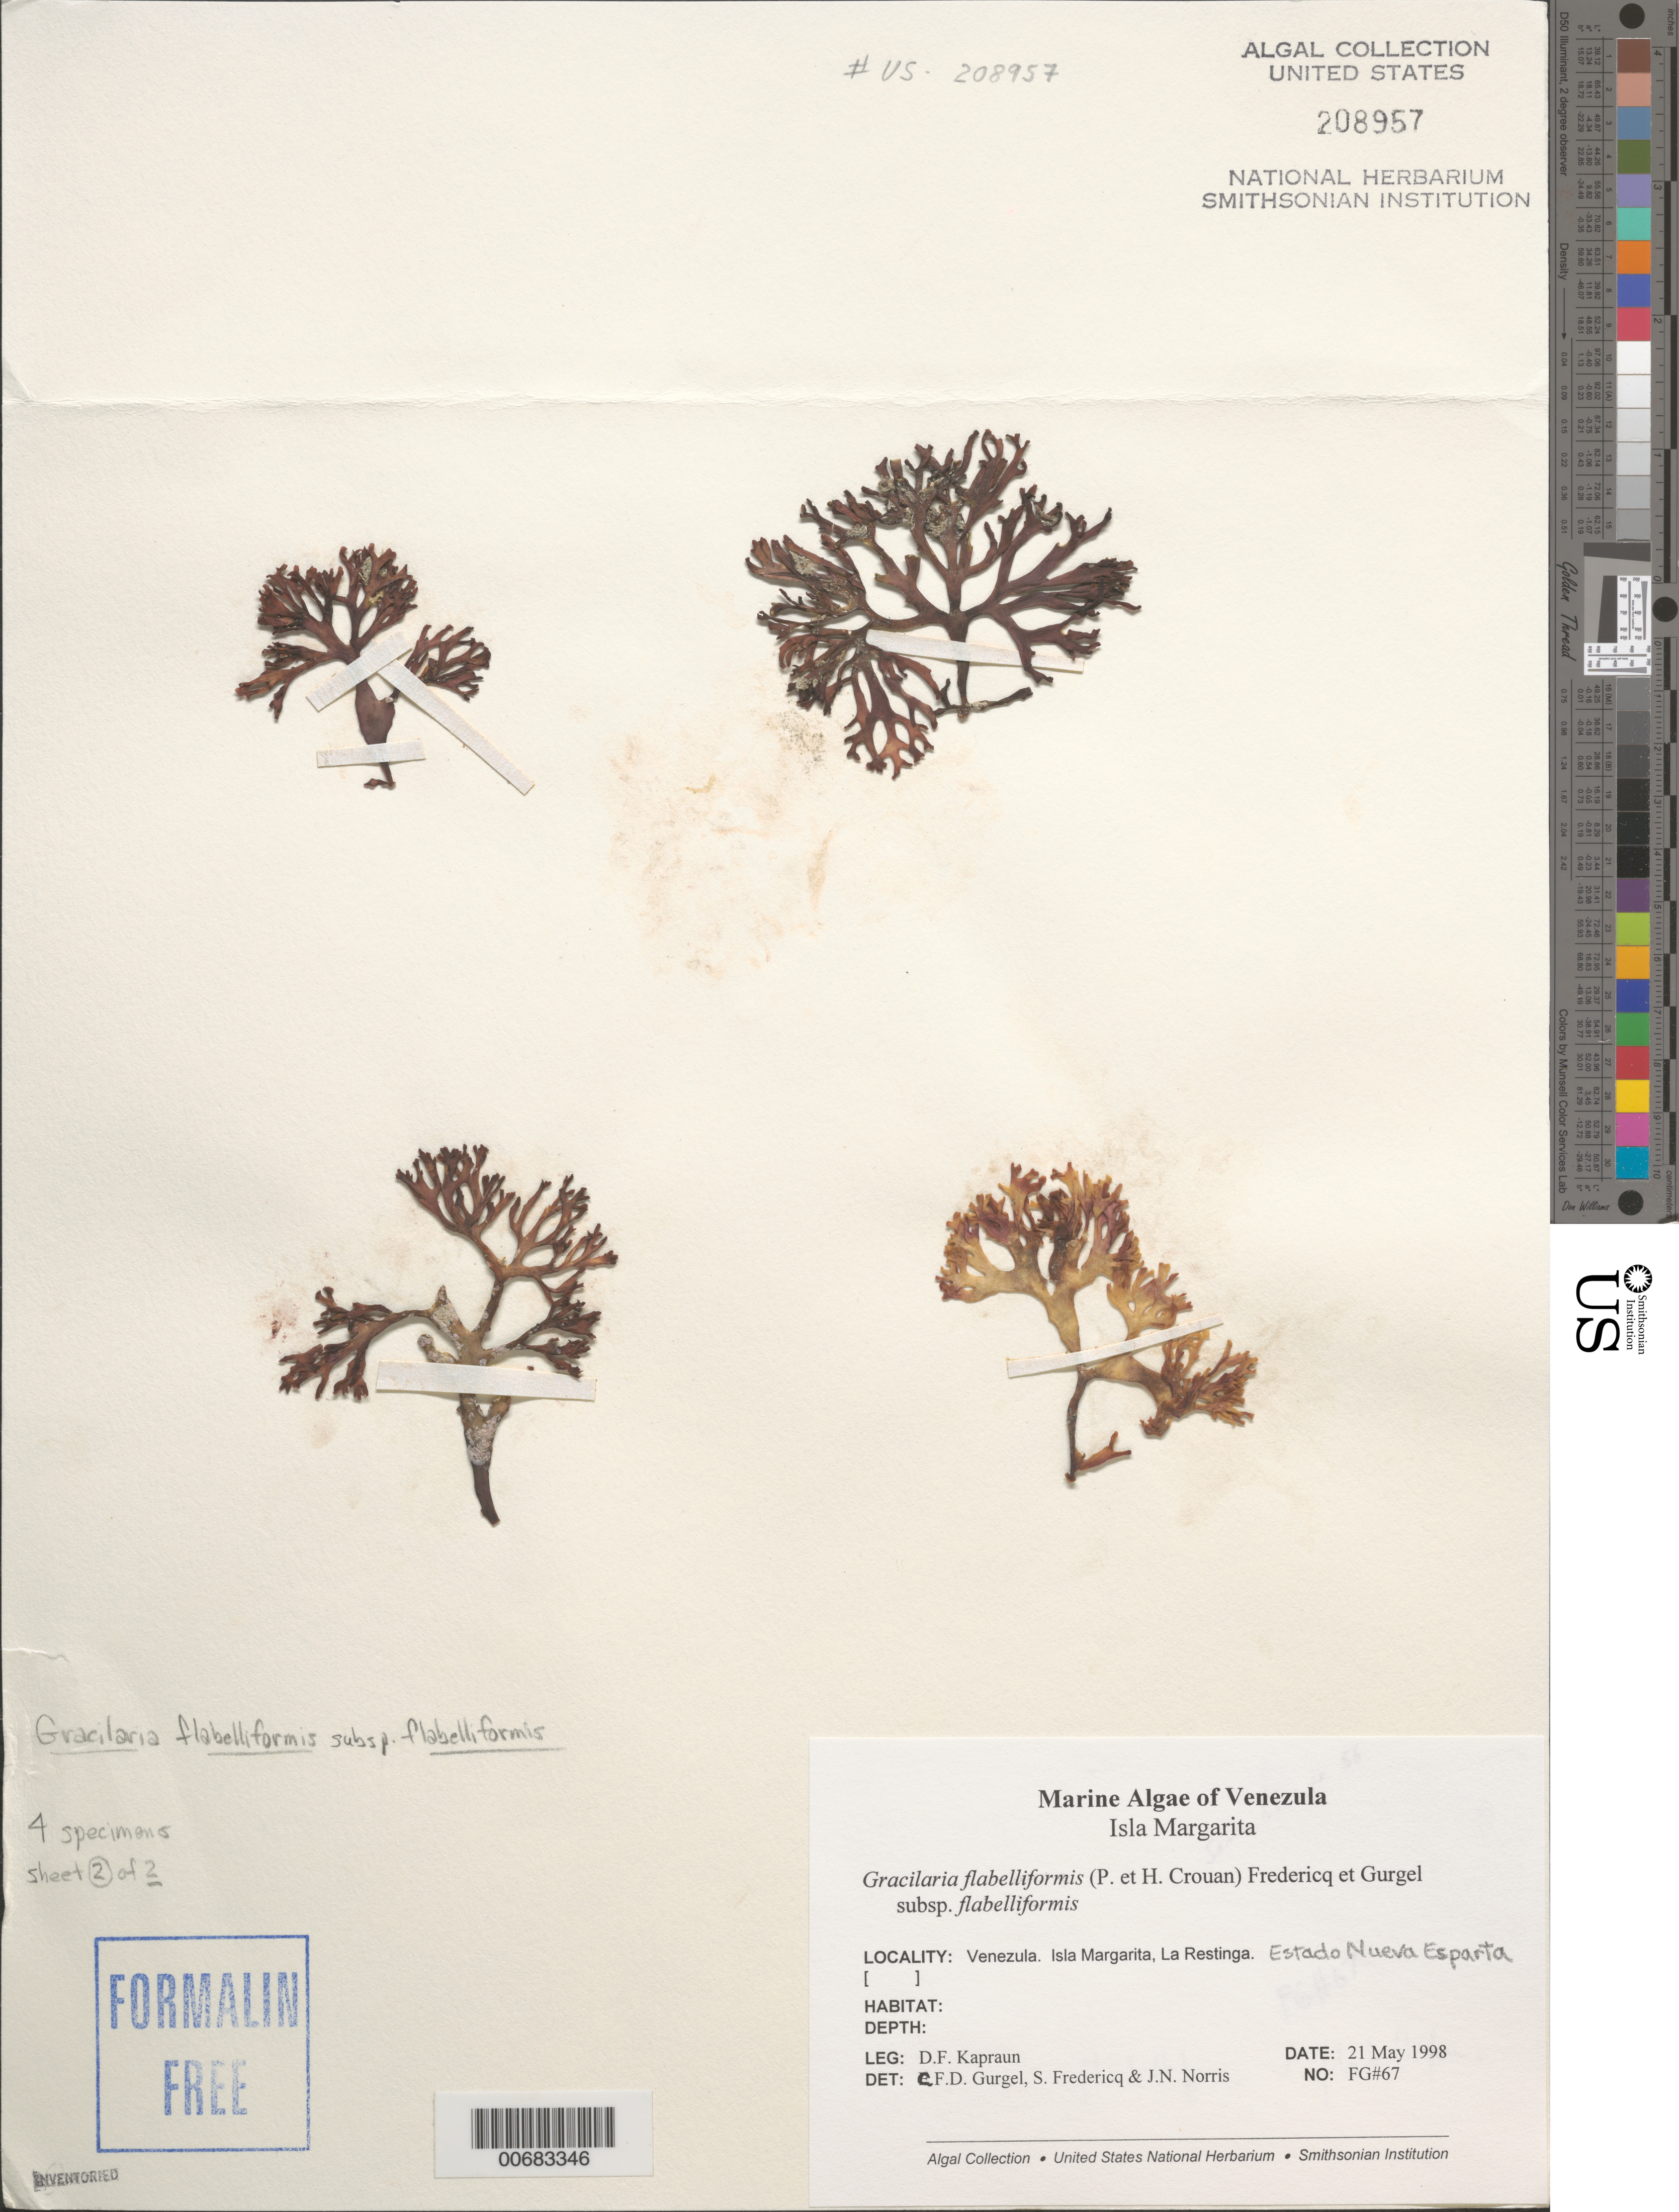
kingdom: Plantae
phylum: Rhodophyta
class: Florideophyceae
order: Gracilariales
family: Gracilariaceae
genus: Gracilaria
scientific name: Gracilaria flabelliformis subsp. flabelliformis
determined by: Gurgel, C. F.; Fredericq, S.; Norris, J. N.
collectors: D. F. Kapraun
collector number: FG-67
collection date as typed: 21 May 1998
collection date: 1998-05-21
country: Venezuela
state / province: Nueva Esparta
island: Margarita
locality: La Restinga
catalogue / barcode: US 208957